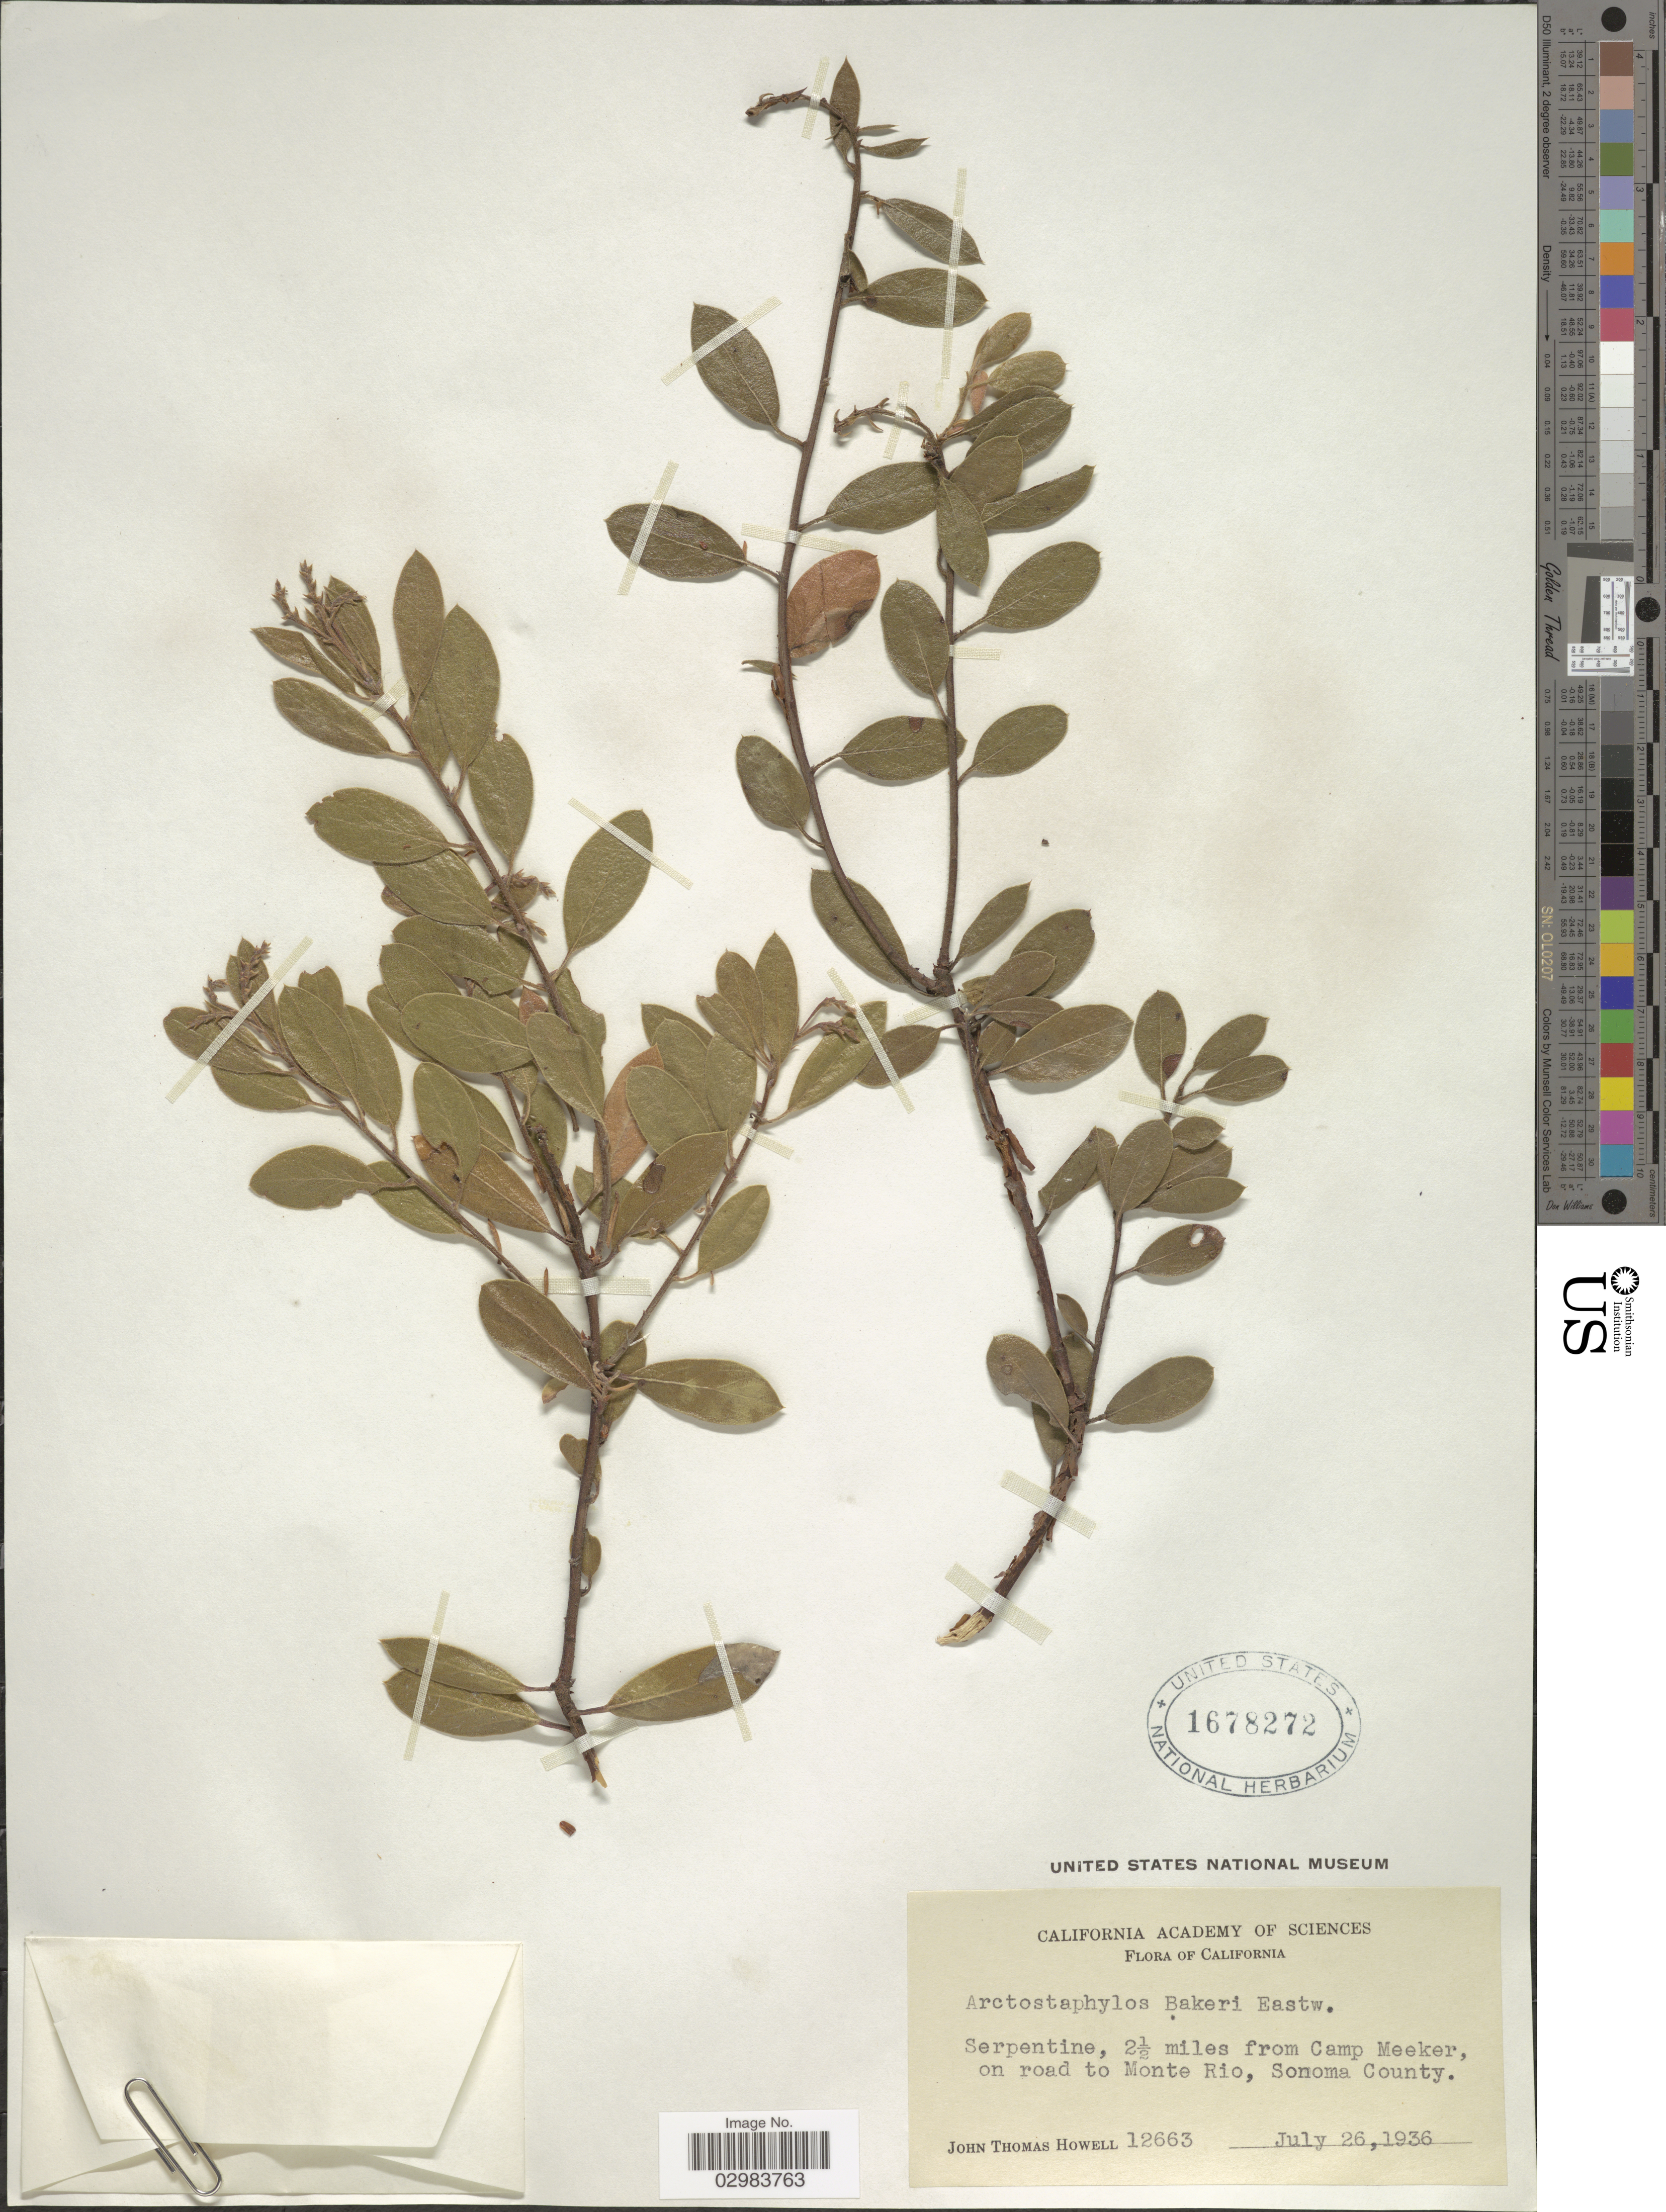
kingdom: Plantae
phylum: Tracheophyta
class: Magnoliopsida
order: Ericales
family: Ericaceae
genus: Arctostaphylos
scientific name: Arctostaphylos bakeri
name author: Eastw.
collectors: J. H. Thomas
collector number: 12663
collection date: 1936-07-26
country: United States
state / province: California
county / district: Sonoma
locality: Serpentine, 2½ miles from Camp Meeker, on road to Monte Rio, Sonoma County.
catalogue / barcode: US 1678272